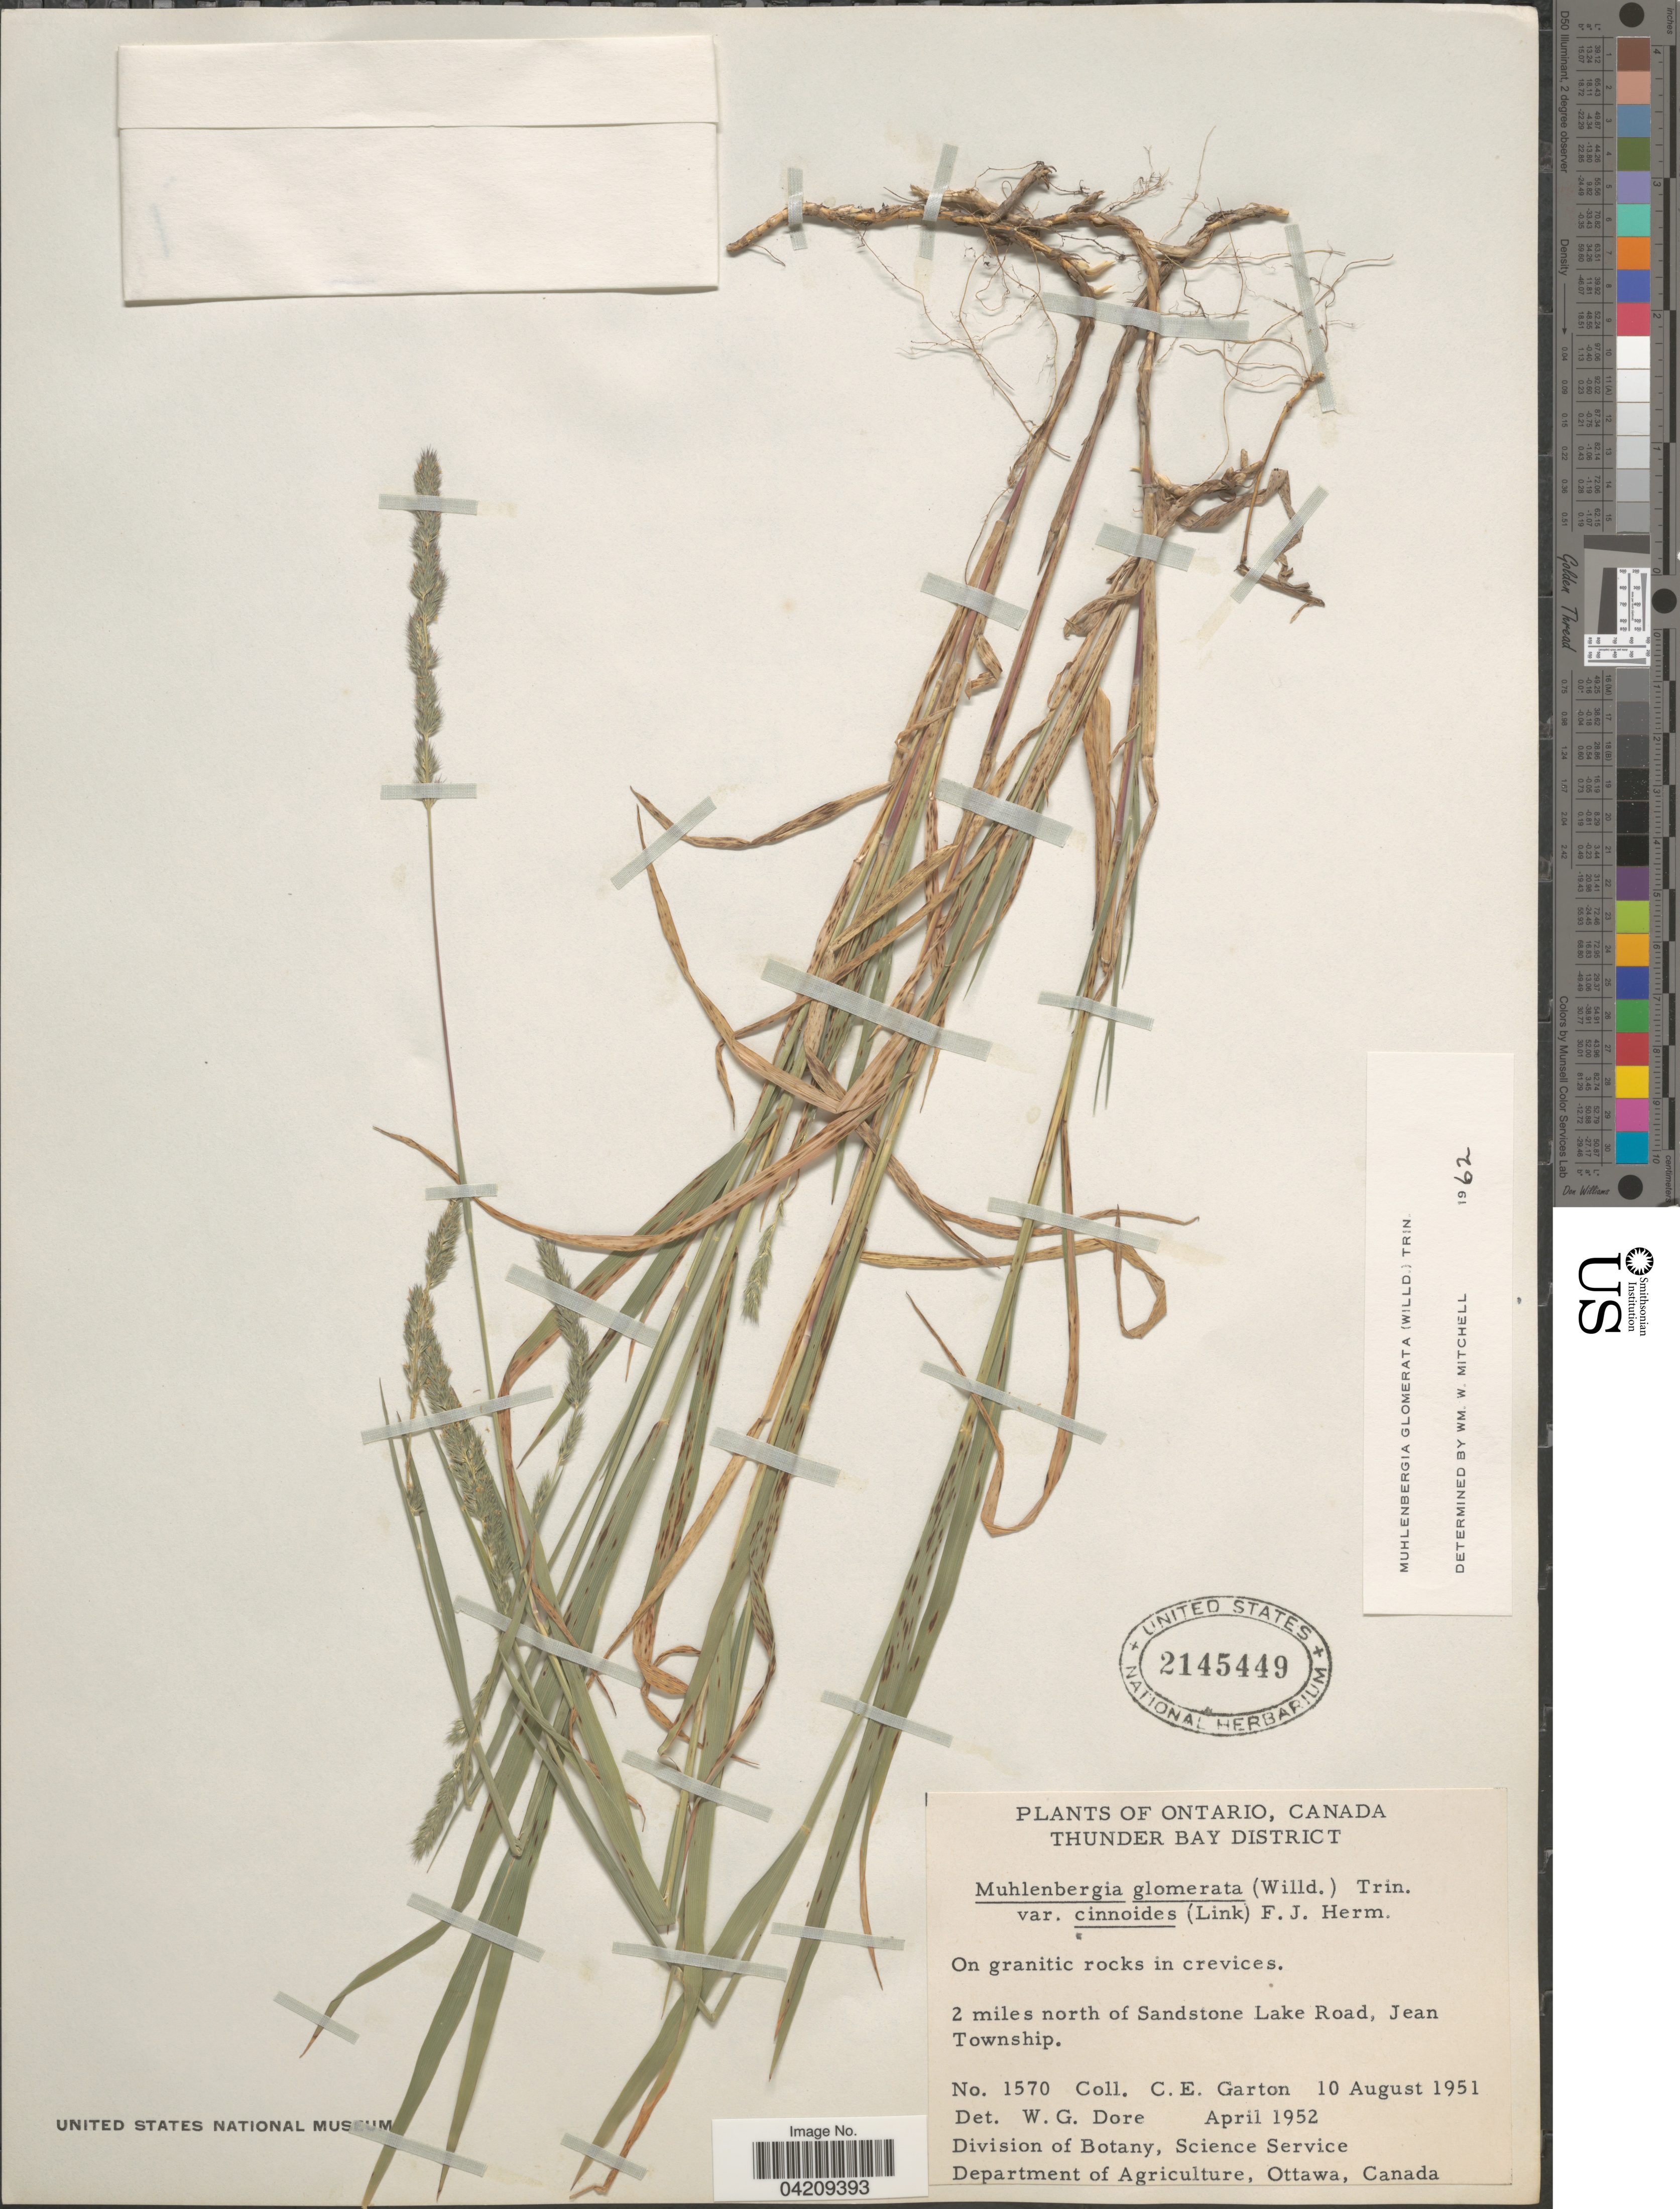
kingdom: Plantae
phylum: Tracheophyta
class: Liliopsida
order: Poales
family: Poaceae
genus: Muhlenbergia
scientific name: Muhlenbergia glomerata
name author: (Willd.) Trin.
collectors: C. E. Garton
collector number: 1570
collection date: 1951-08-10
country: Canada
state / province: Ontario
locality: Thunder Bay District. 2 miles north of Sandstone Lake Road, Jean Township.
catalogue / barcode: US 2145449